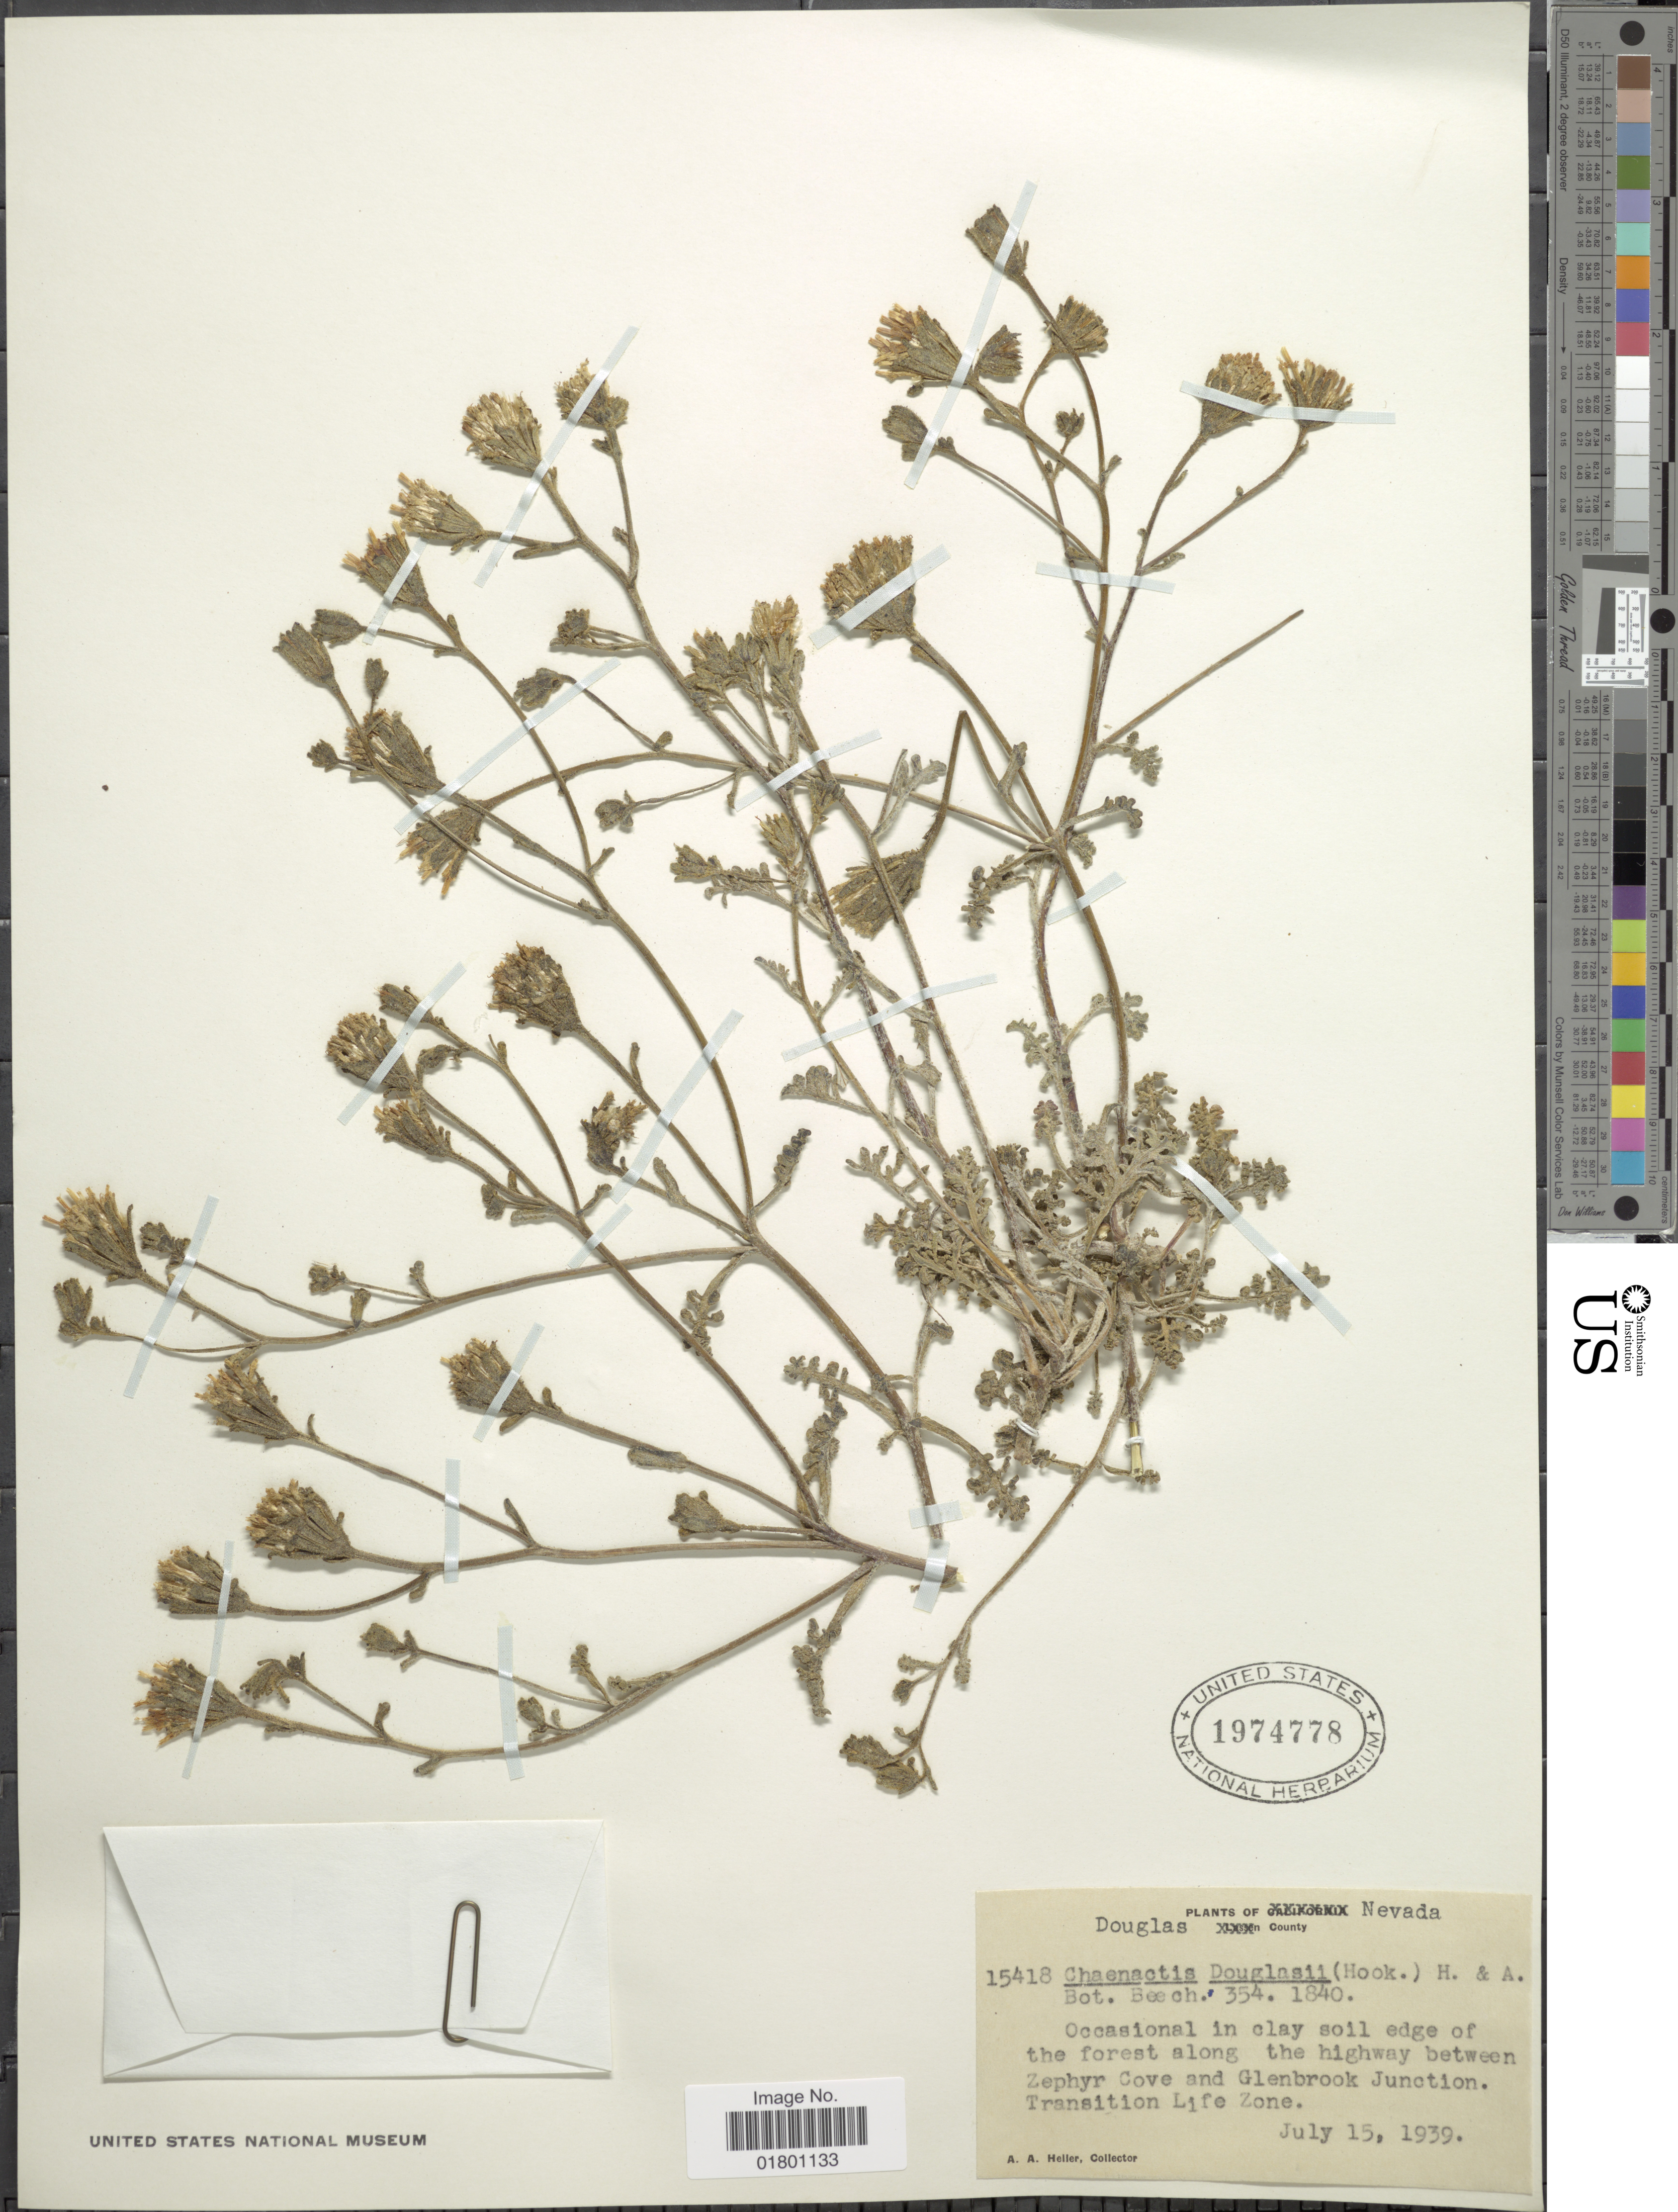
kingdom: Plantae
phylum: Tracheophyta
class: Magnoliopsida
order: Asterales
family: Asteraceae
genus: Chaenactis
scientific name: Chaenactis douglasii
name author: Hook. & Arn.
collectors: A. A. Heller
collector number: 15418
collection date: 1939-07-15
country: United States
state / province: Nevada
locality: Douglas County, Occasional in clay soil edge of the forest along the highway between Zephyr Cove and Glenbrook Junction. Transition Life Zone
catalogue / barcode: US 1974778